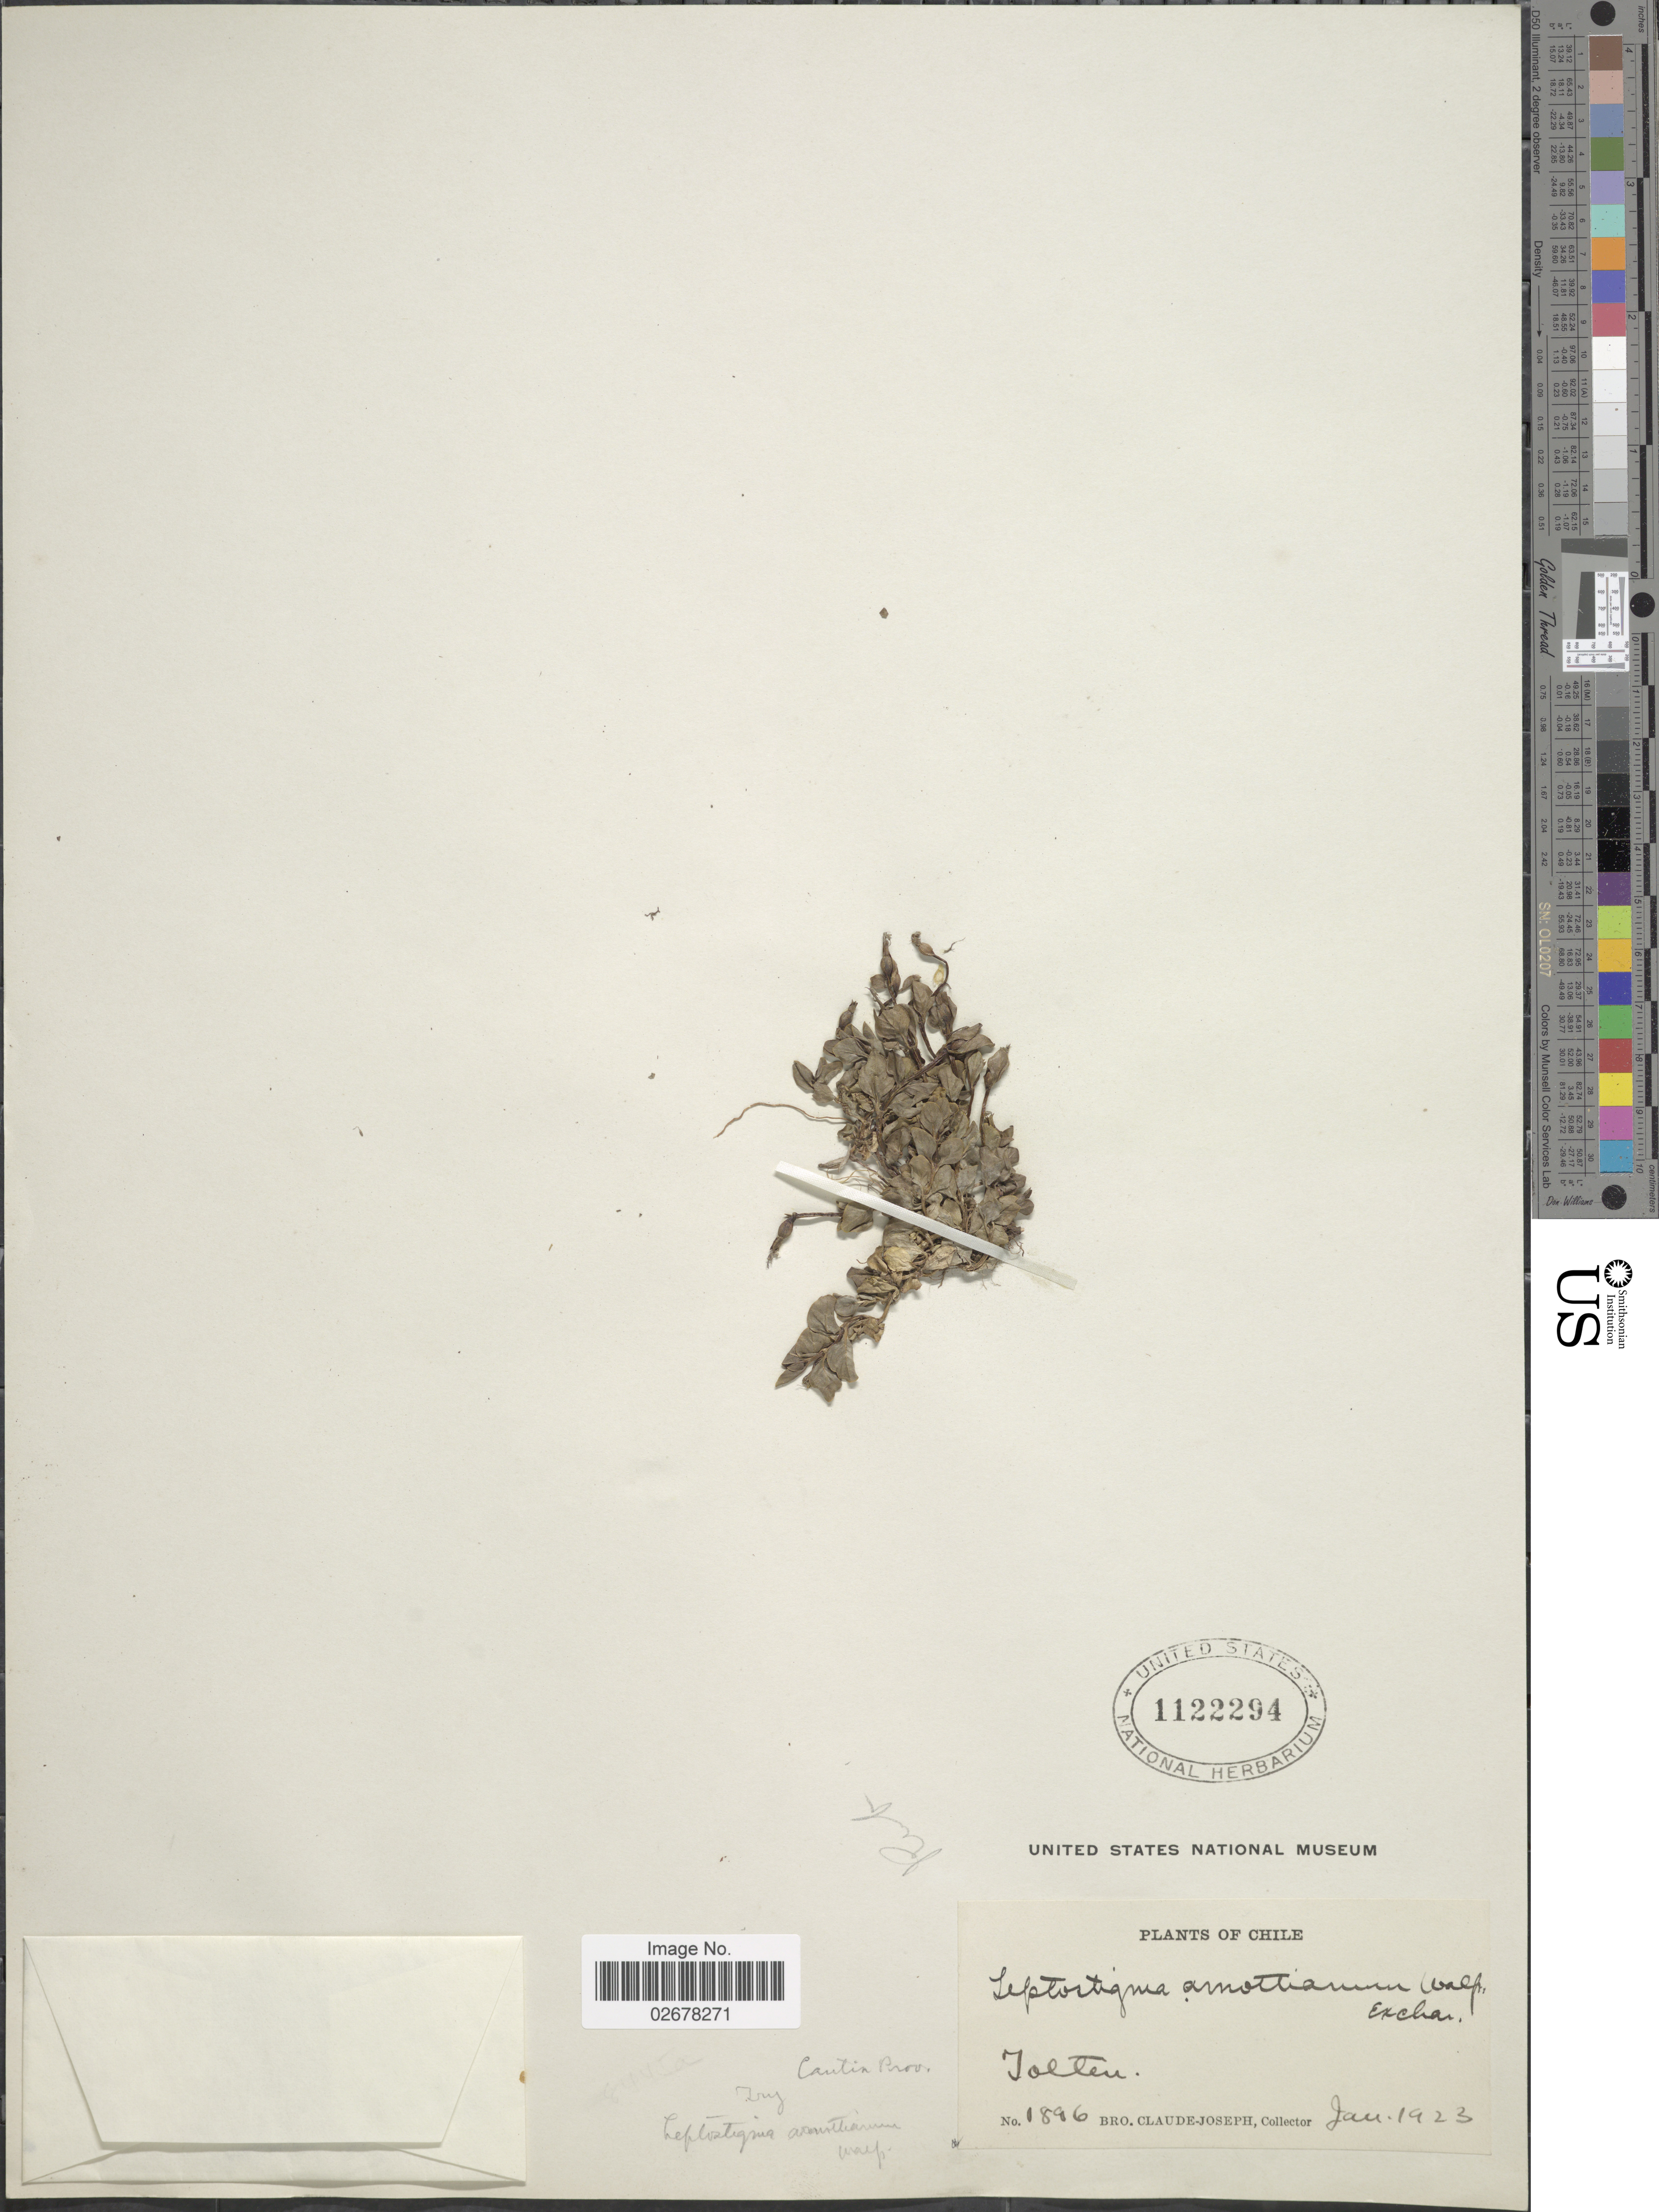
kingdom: Plantae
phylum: Tracheophyta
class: Magnoliopsida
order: Gentianales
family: Rubiaceae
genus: Leptostigma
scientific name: Leptostigma arnottianum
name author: Walp.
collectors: Bro. Claude-Joseph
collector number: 1896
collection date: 1923-01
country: Chile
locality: Tolten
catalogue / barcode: US 1122294